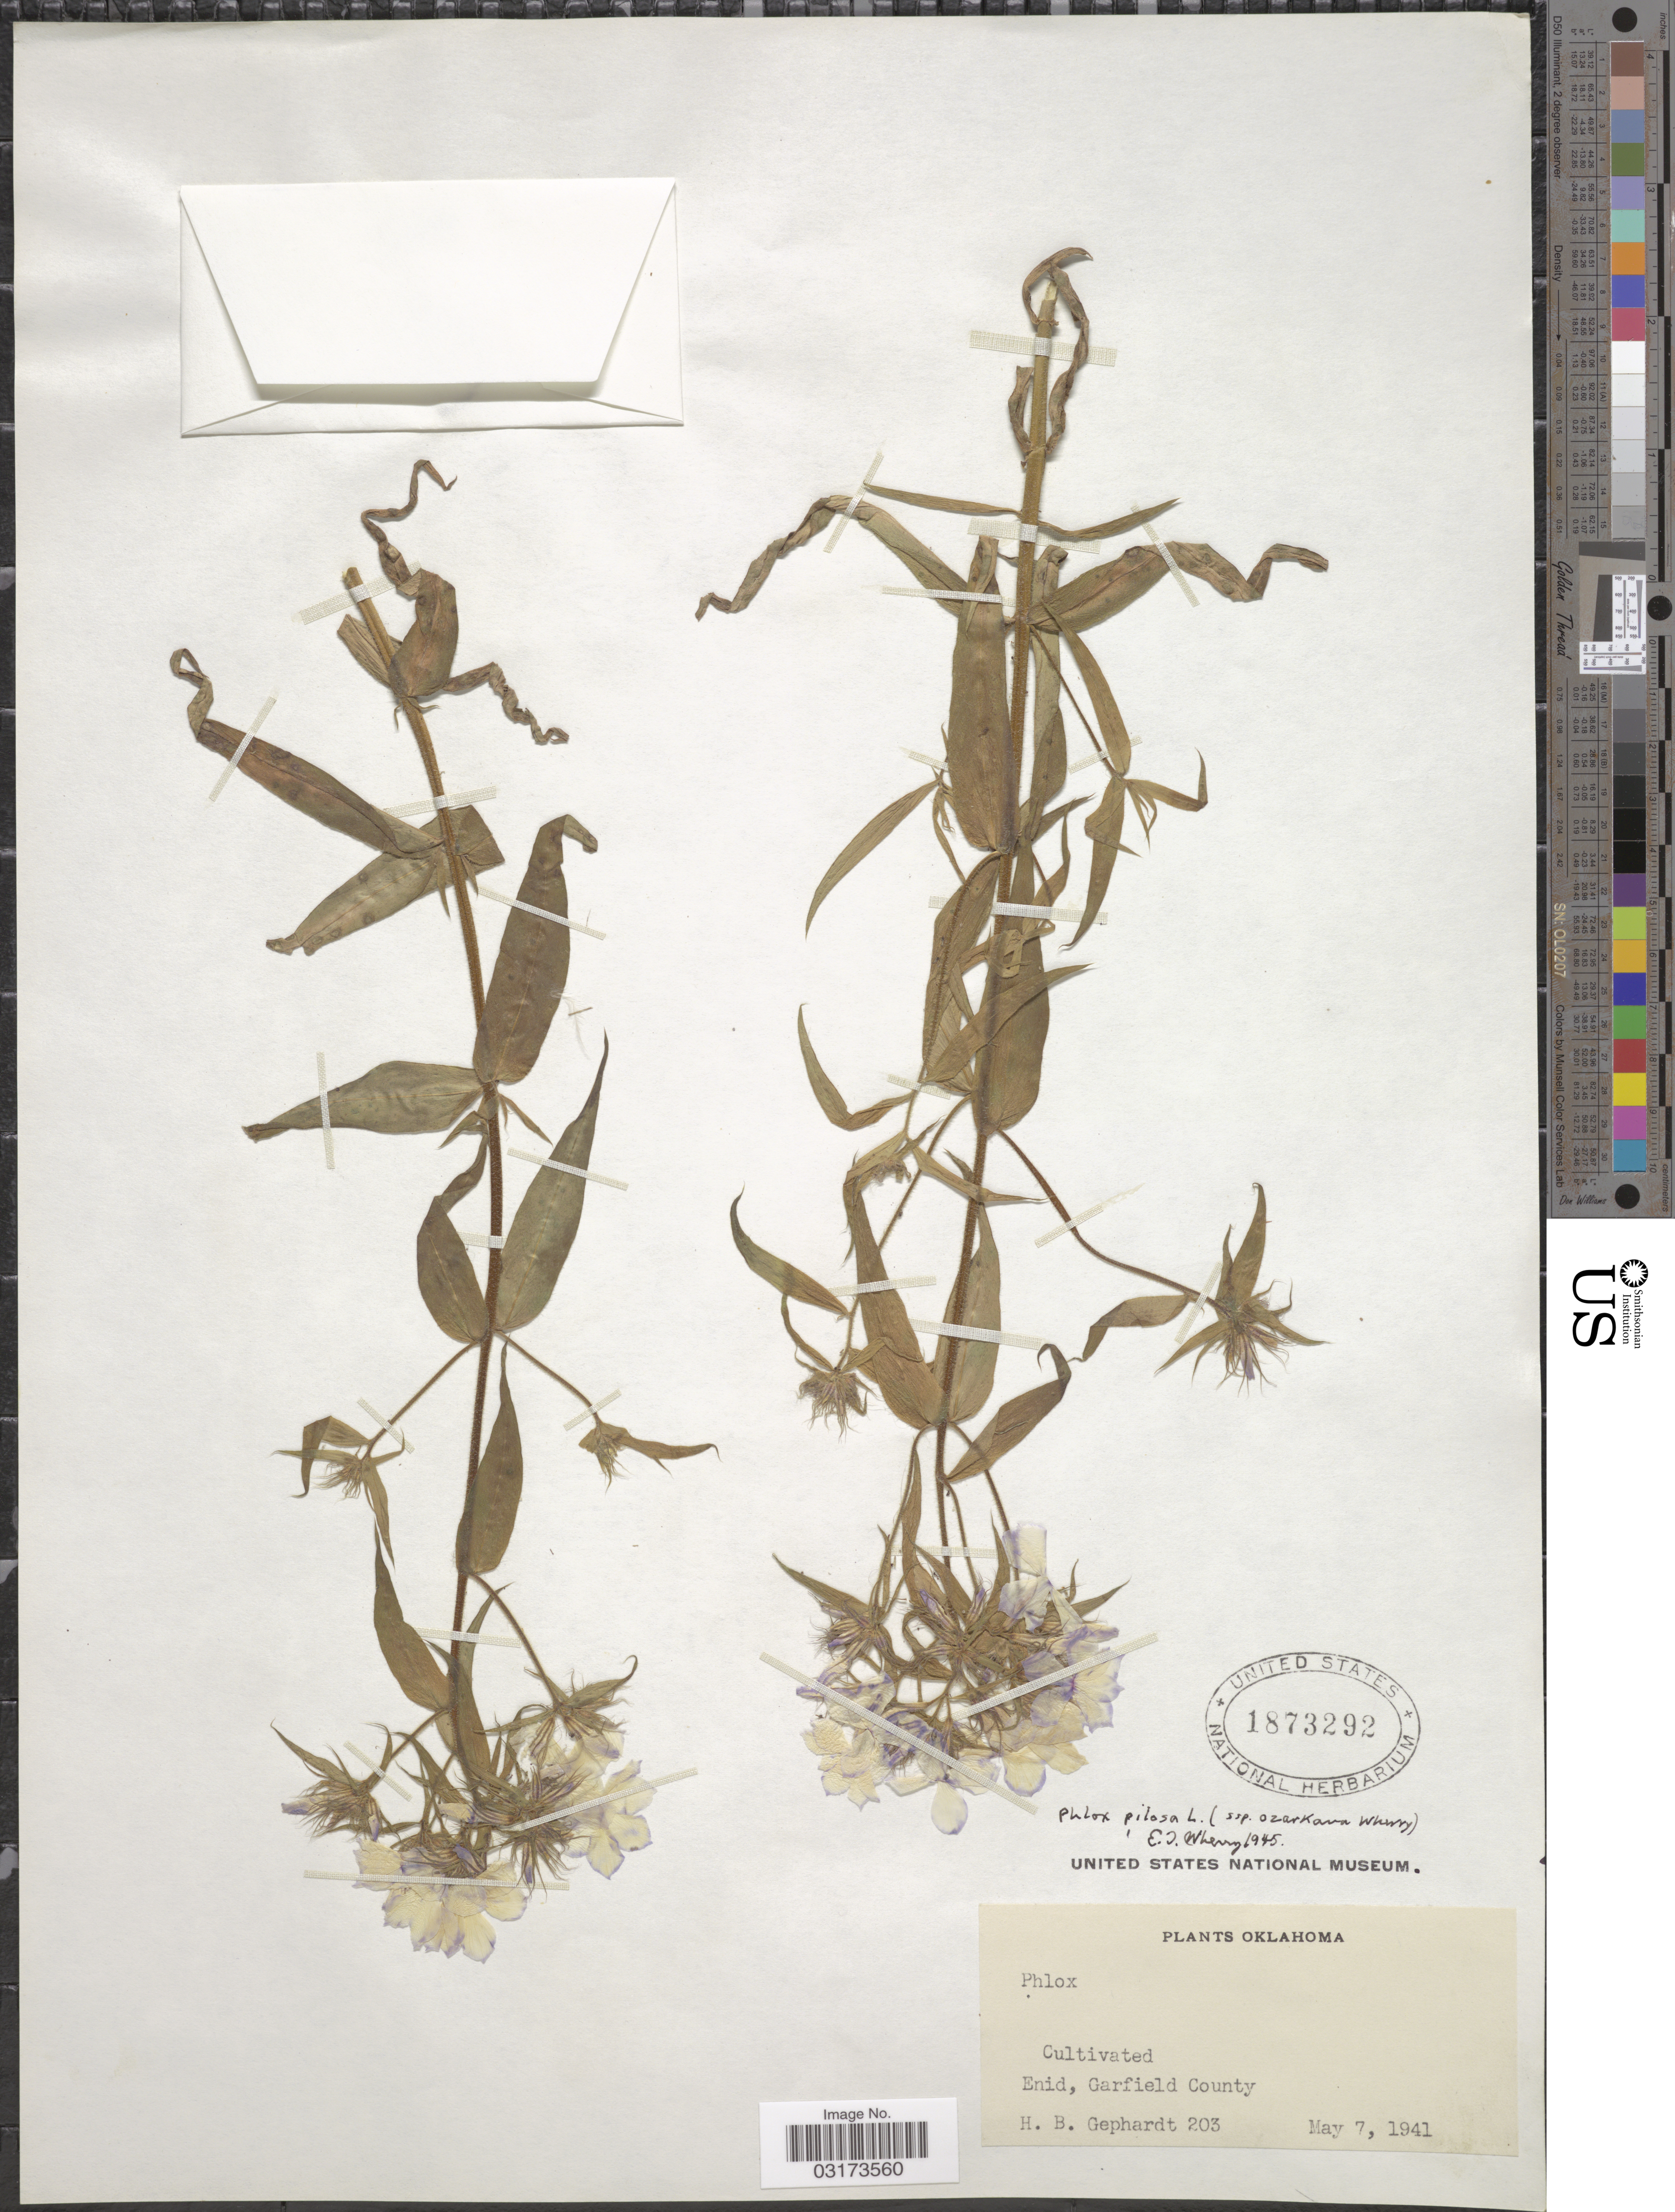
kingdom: Plantae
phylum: Tracheophyta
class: Magnoliopsida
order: Ericales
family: Polemoniaceae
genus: Phlox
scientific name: Phlox pilosa subsp. ozarkana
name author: (Wherry) Wherry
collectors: H. Gephardt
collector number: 203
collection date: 1941-05-07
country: United States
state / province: Oklahoma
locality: Enid, Garfield County.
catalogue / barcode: US 1873292